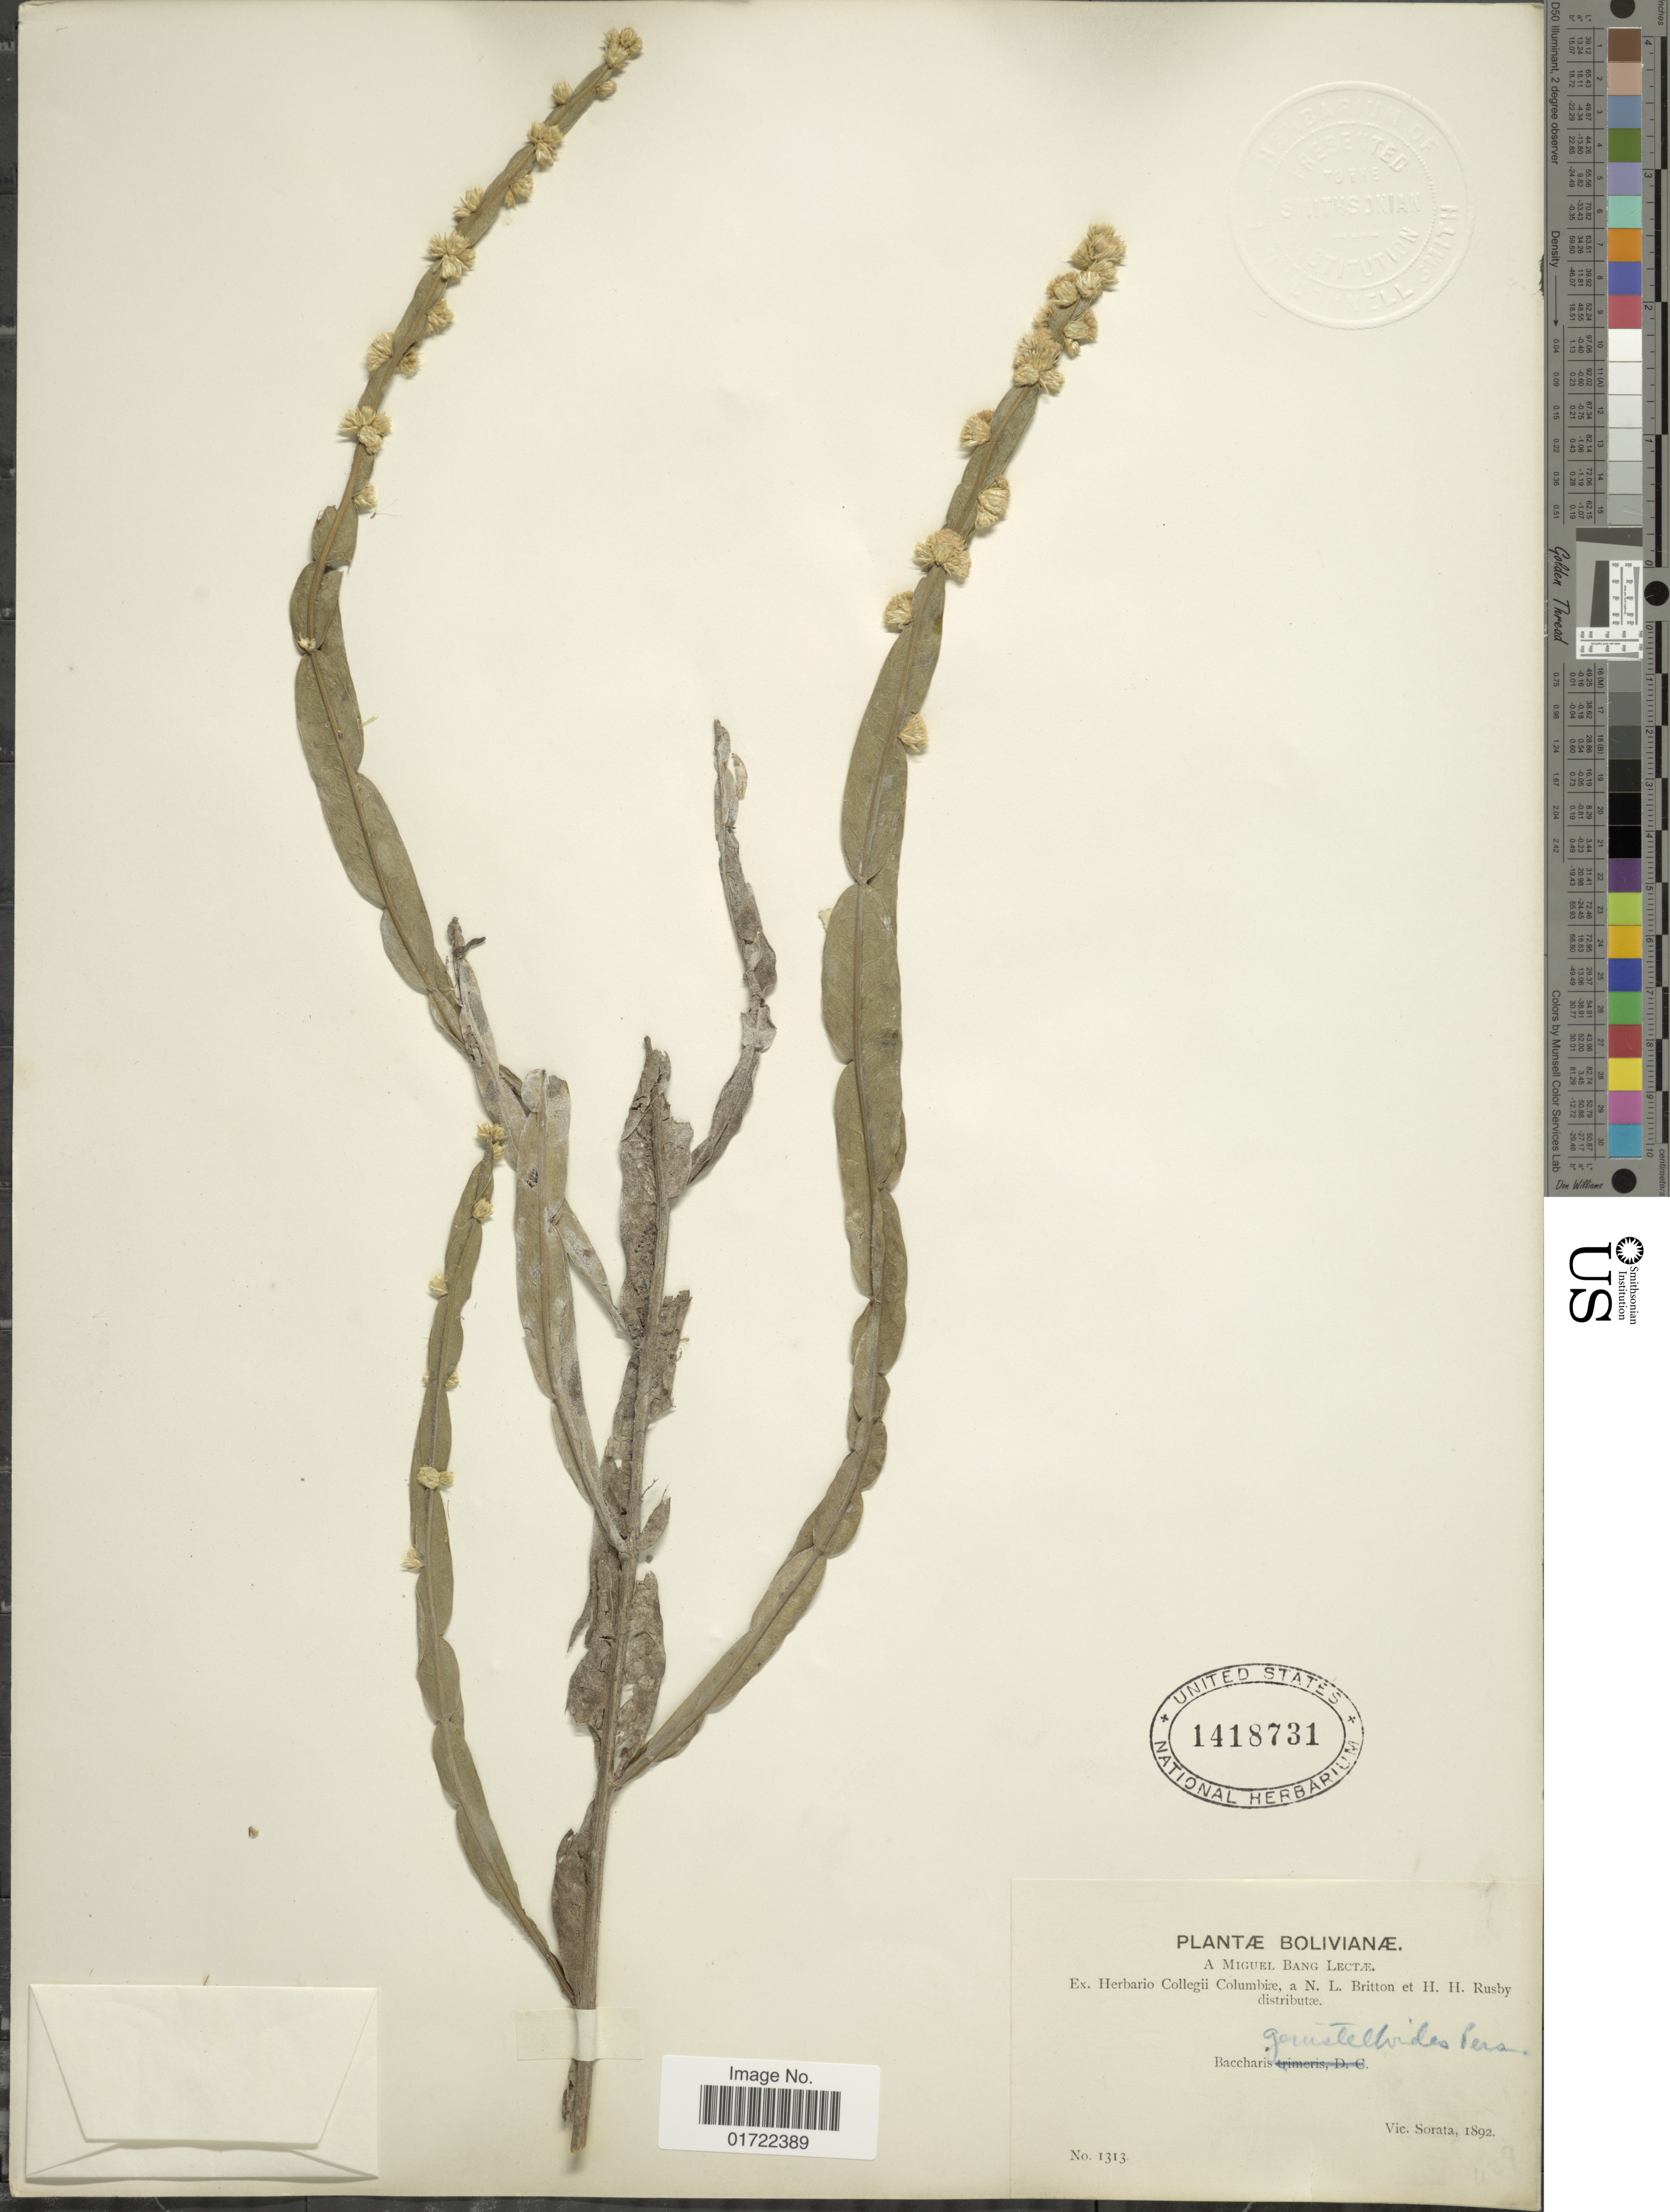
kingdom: Plantae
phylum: Tracheophyta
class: Magnoliopsida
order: Asterales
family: Asteraceae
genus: Baccharis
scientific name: Baccharis genistelloides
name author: (Lam.) Pers.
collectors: M. Bang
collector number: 1313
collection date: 1892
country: Bolivia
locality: Vic. Sorata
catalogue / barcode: US 1418731